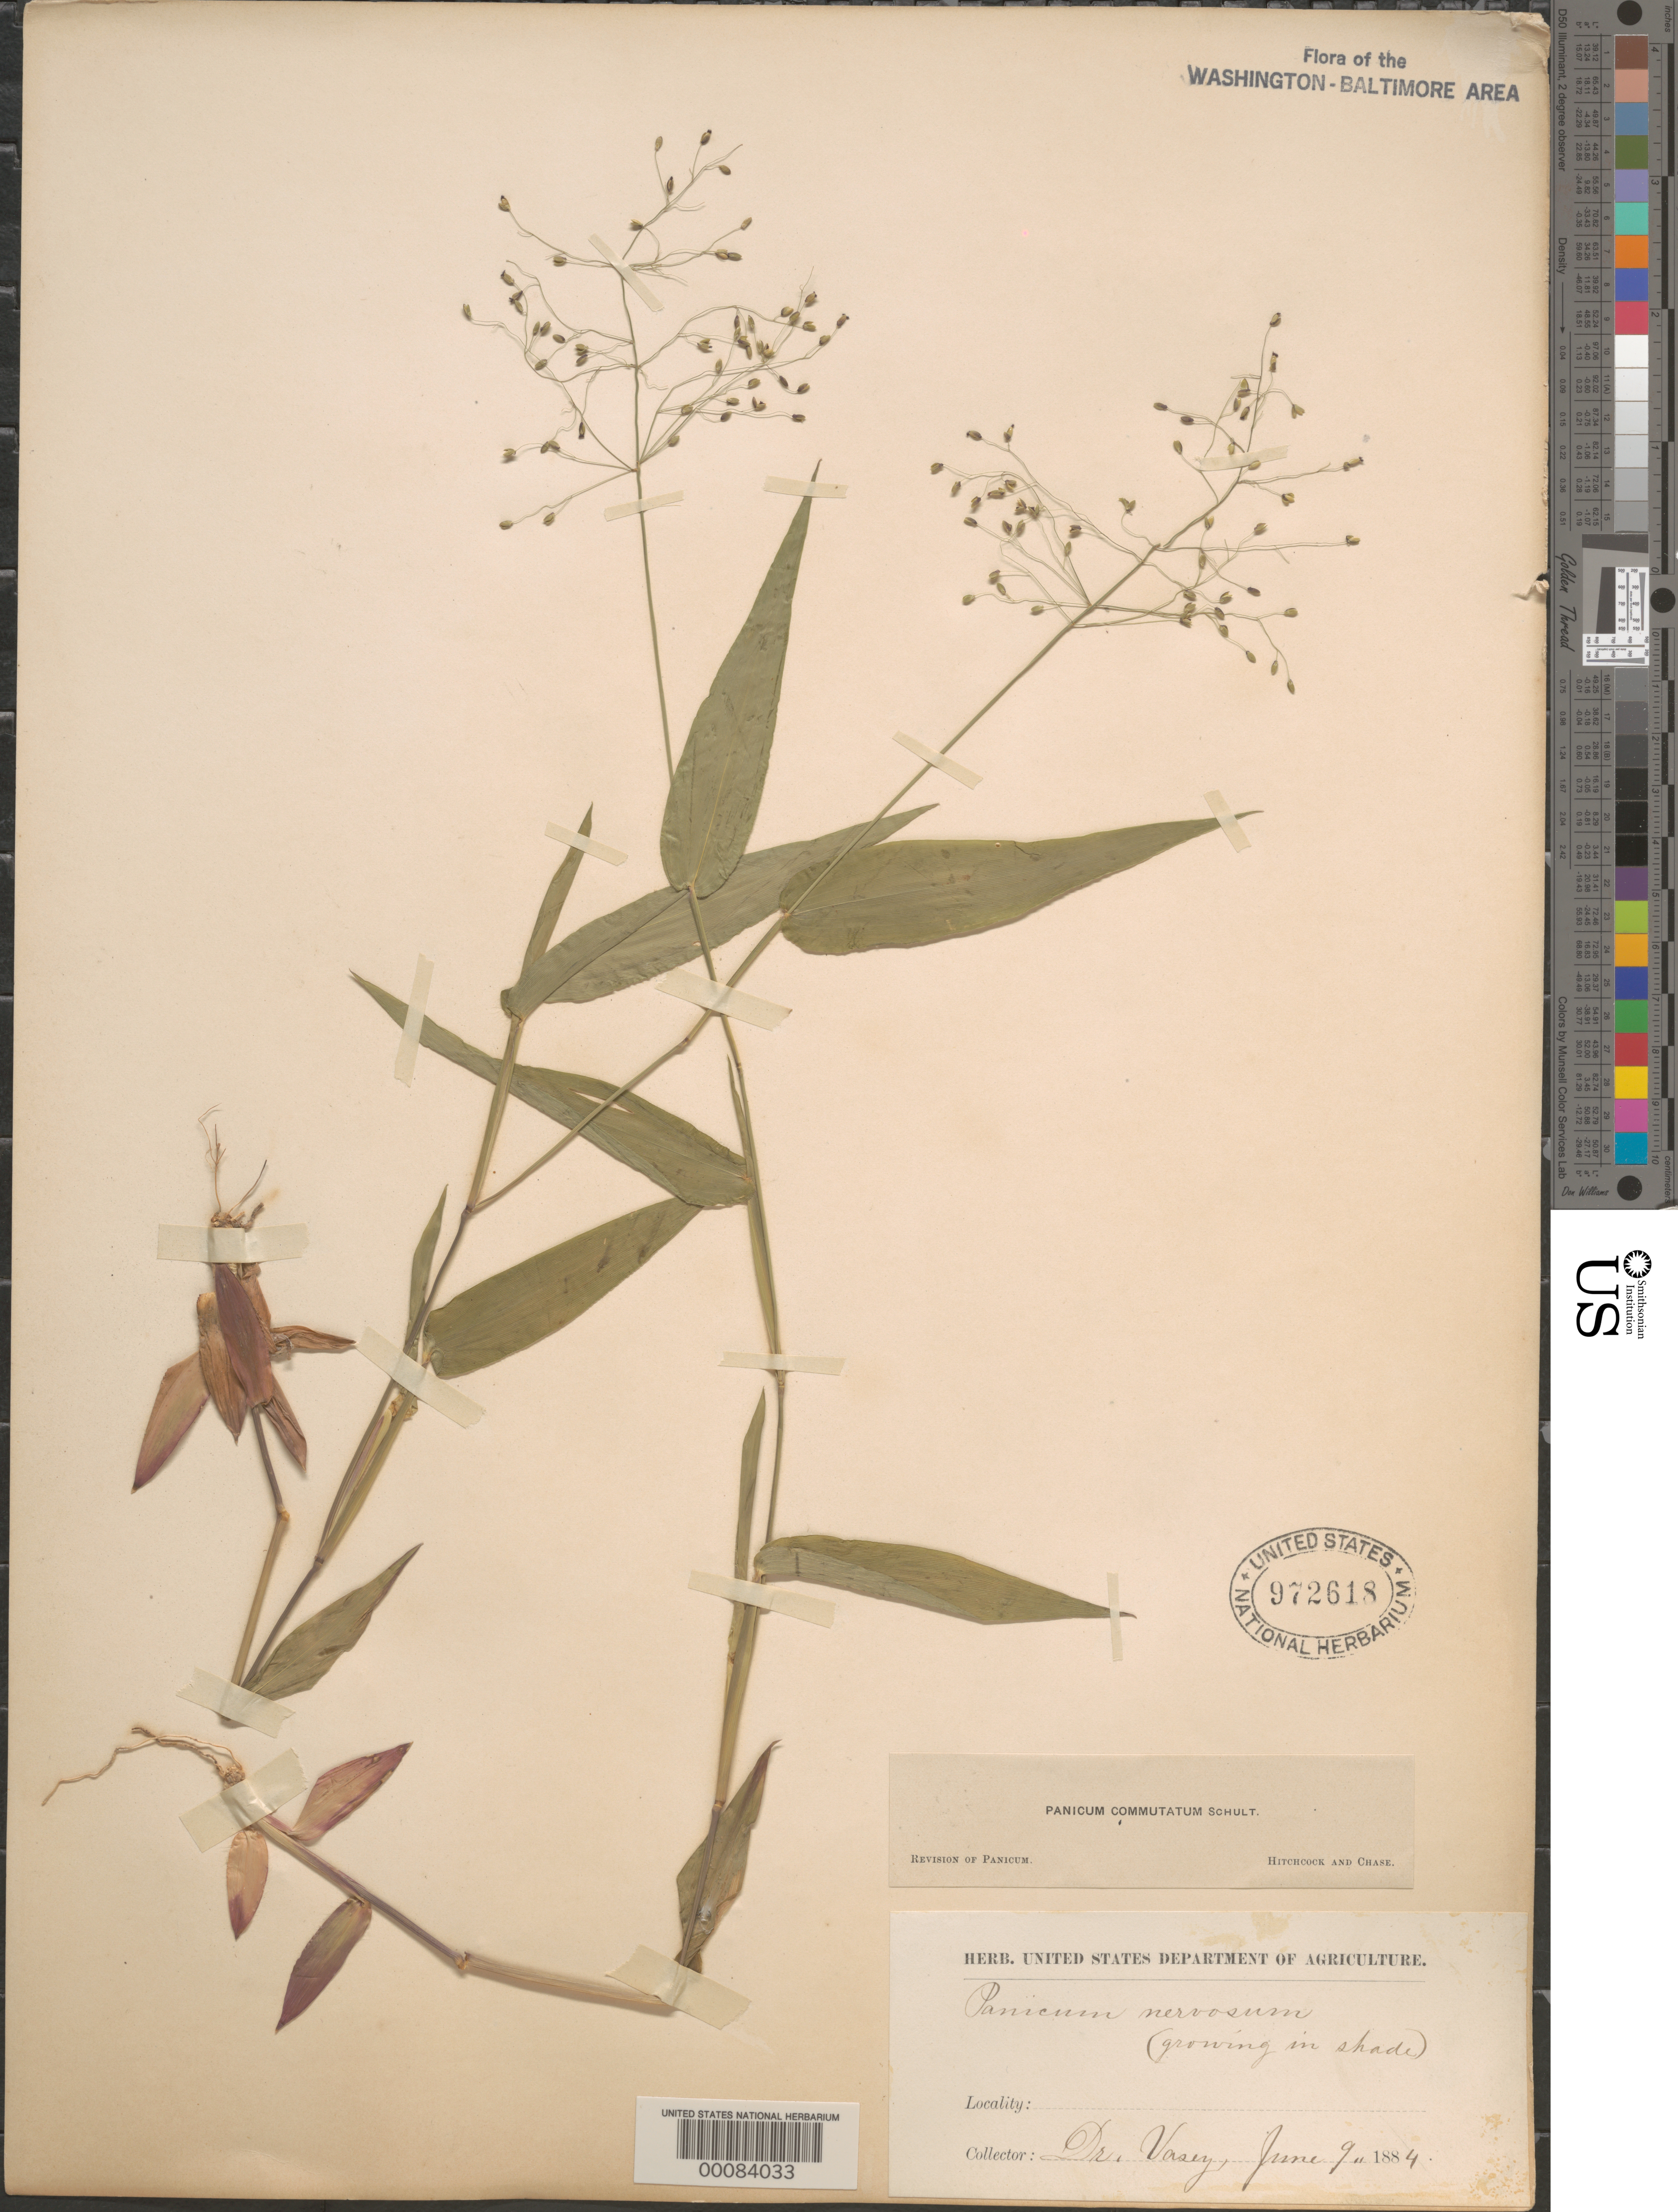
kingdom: Plantae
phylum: Tracheophyta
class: Liliopsida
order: Poales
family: Poaceae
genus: Dichanthelium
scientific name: Dichanthelium commutatum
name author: (Schult.) Gould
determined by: Hitchcock, A. S.; Chase, [M.] A.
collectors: G. R. Vasey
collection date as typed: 09 Jun 1884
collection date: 1884-06-09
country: United States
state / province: District of Columbia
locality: Washington DC area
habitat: Shaded area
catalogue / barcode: US 972618